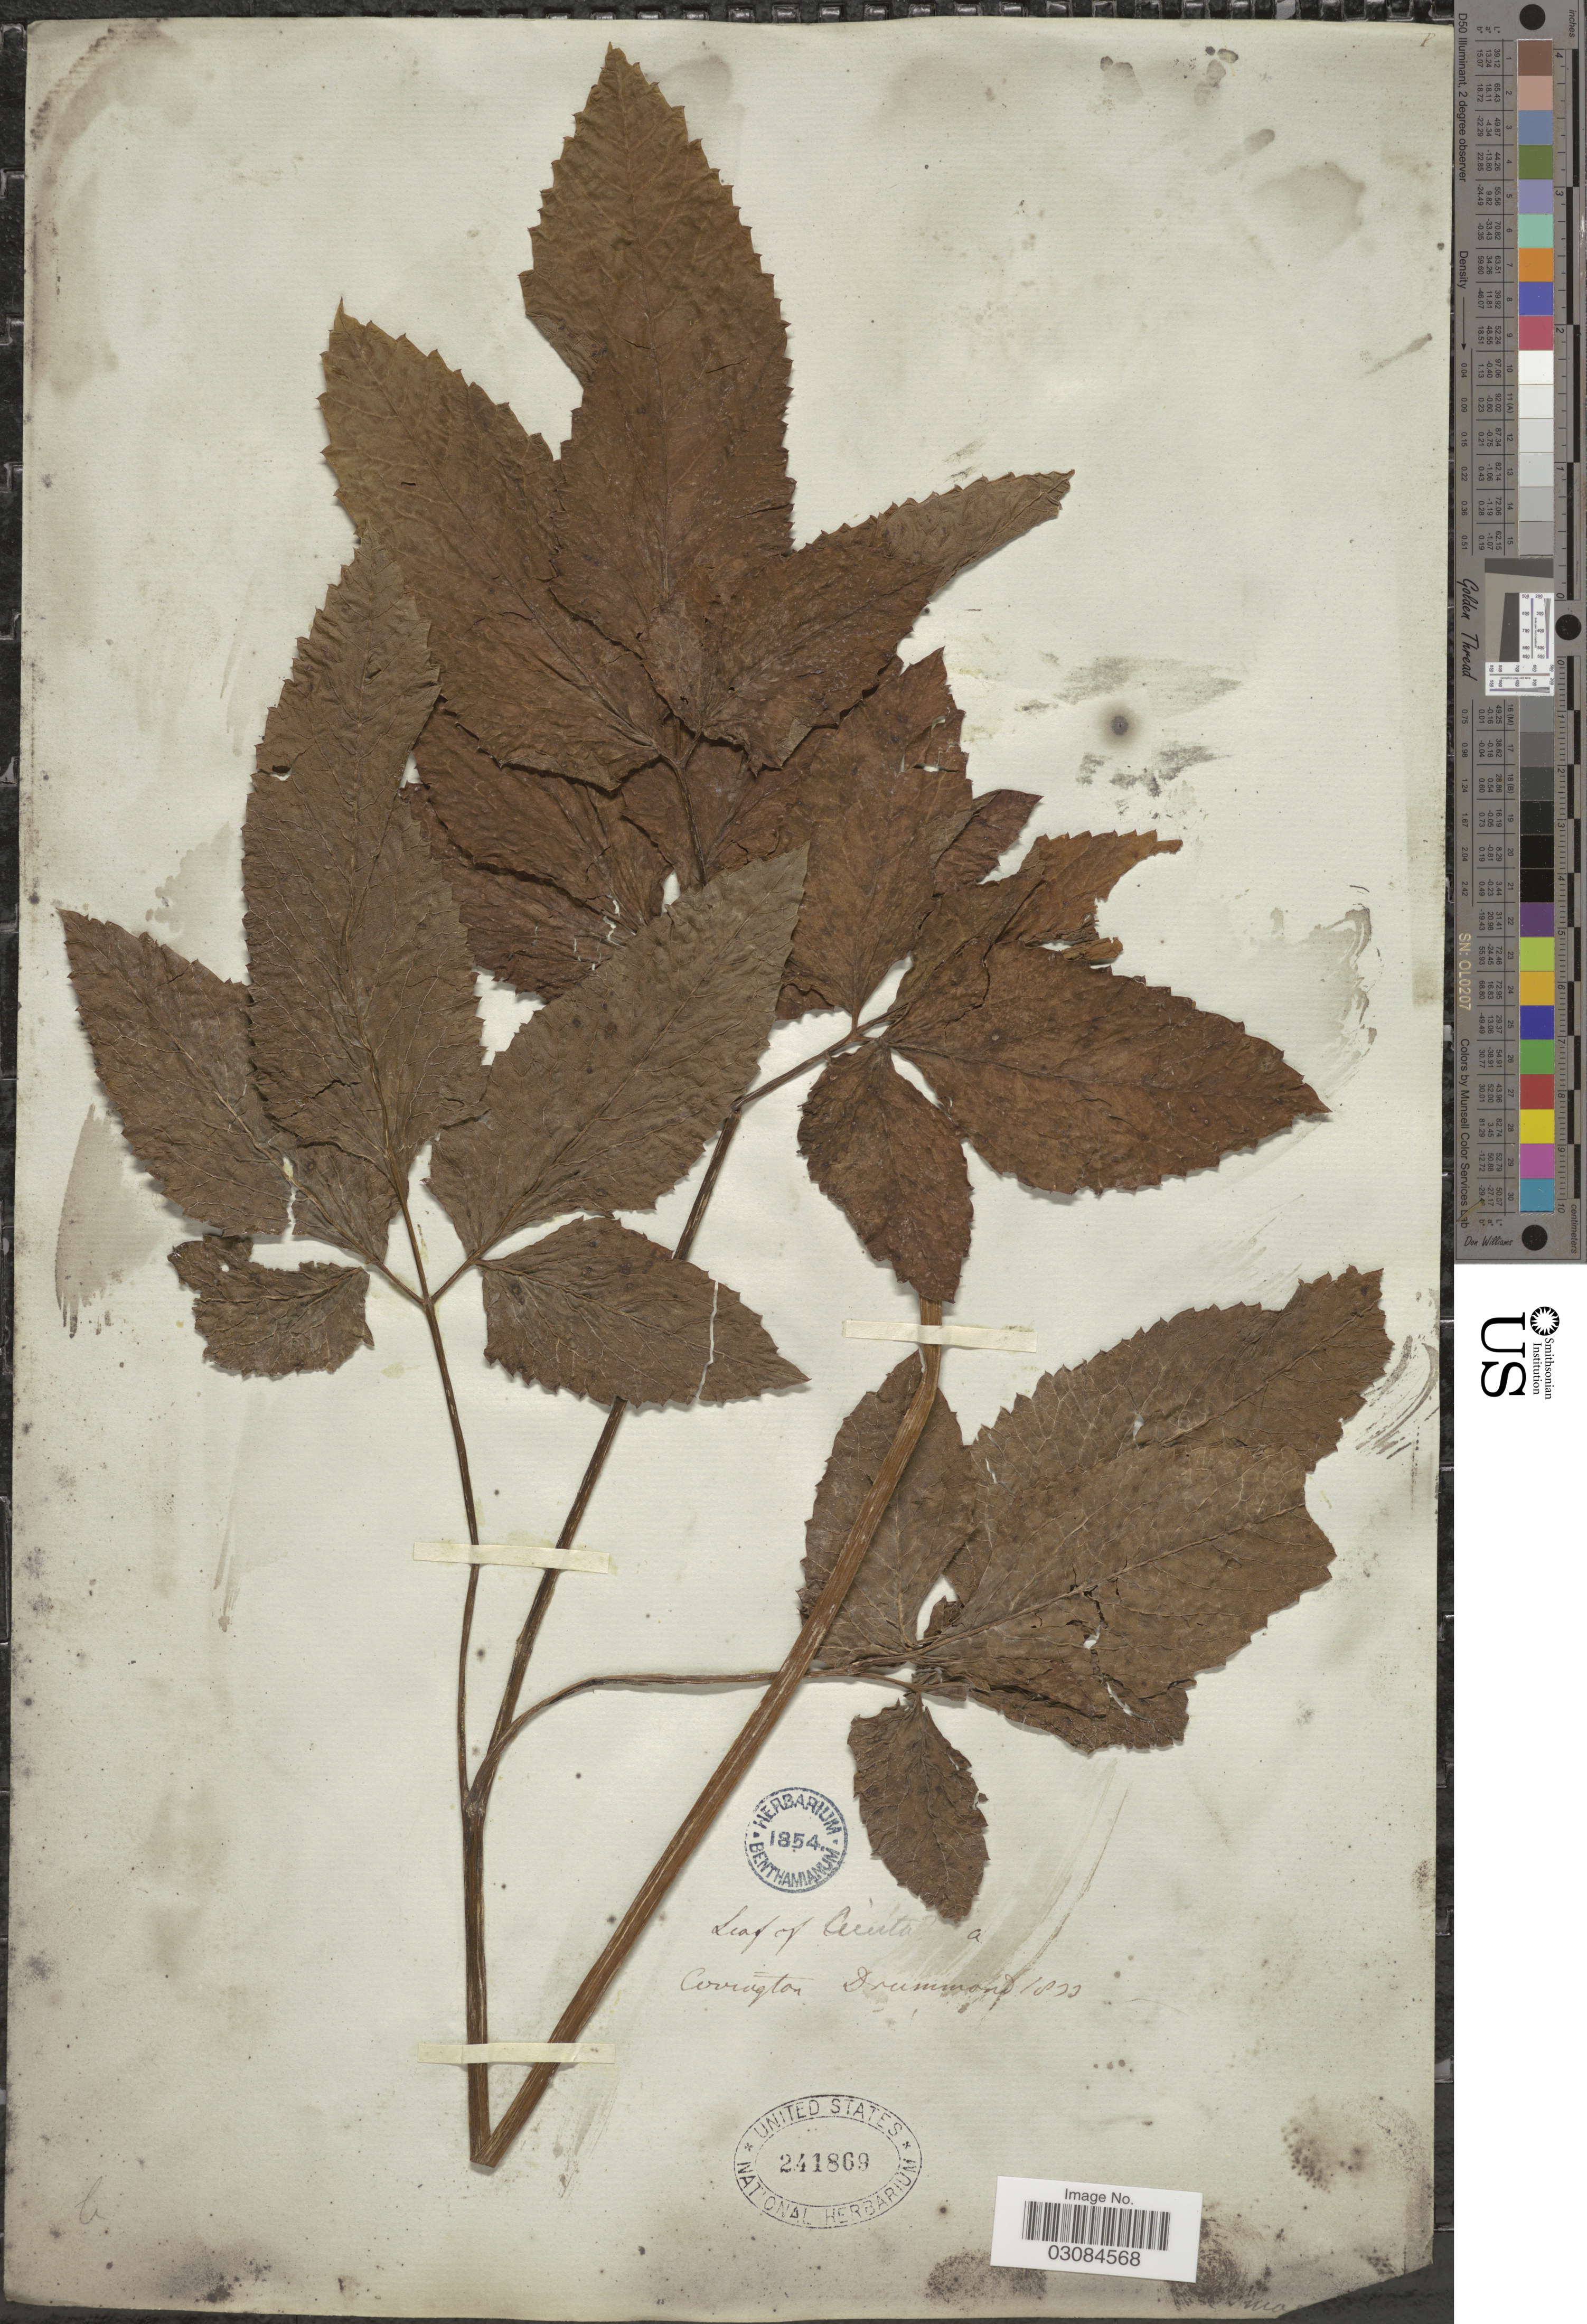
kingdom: Plantae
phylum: Tracheophyta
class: Magnoliopsida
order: Apiales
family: Apiaceae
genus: Cicuta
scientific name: Cicuta mexicana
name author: J.M. Coult. & Rose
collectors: -. Drummond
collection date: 1833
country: United States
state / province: Louisiana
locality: Covington.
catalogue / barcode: US 241869